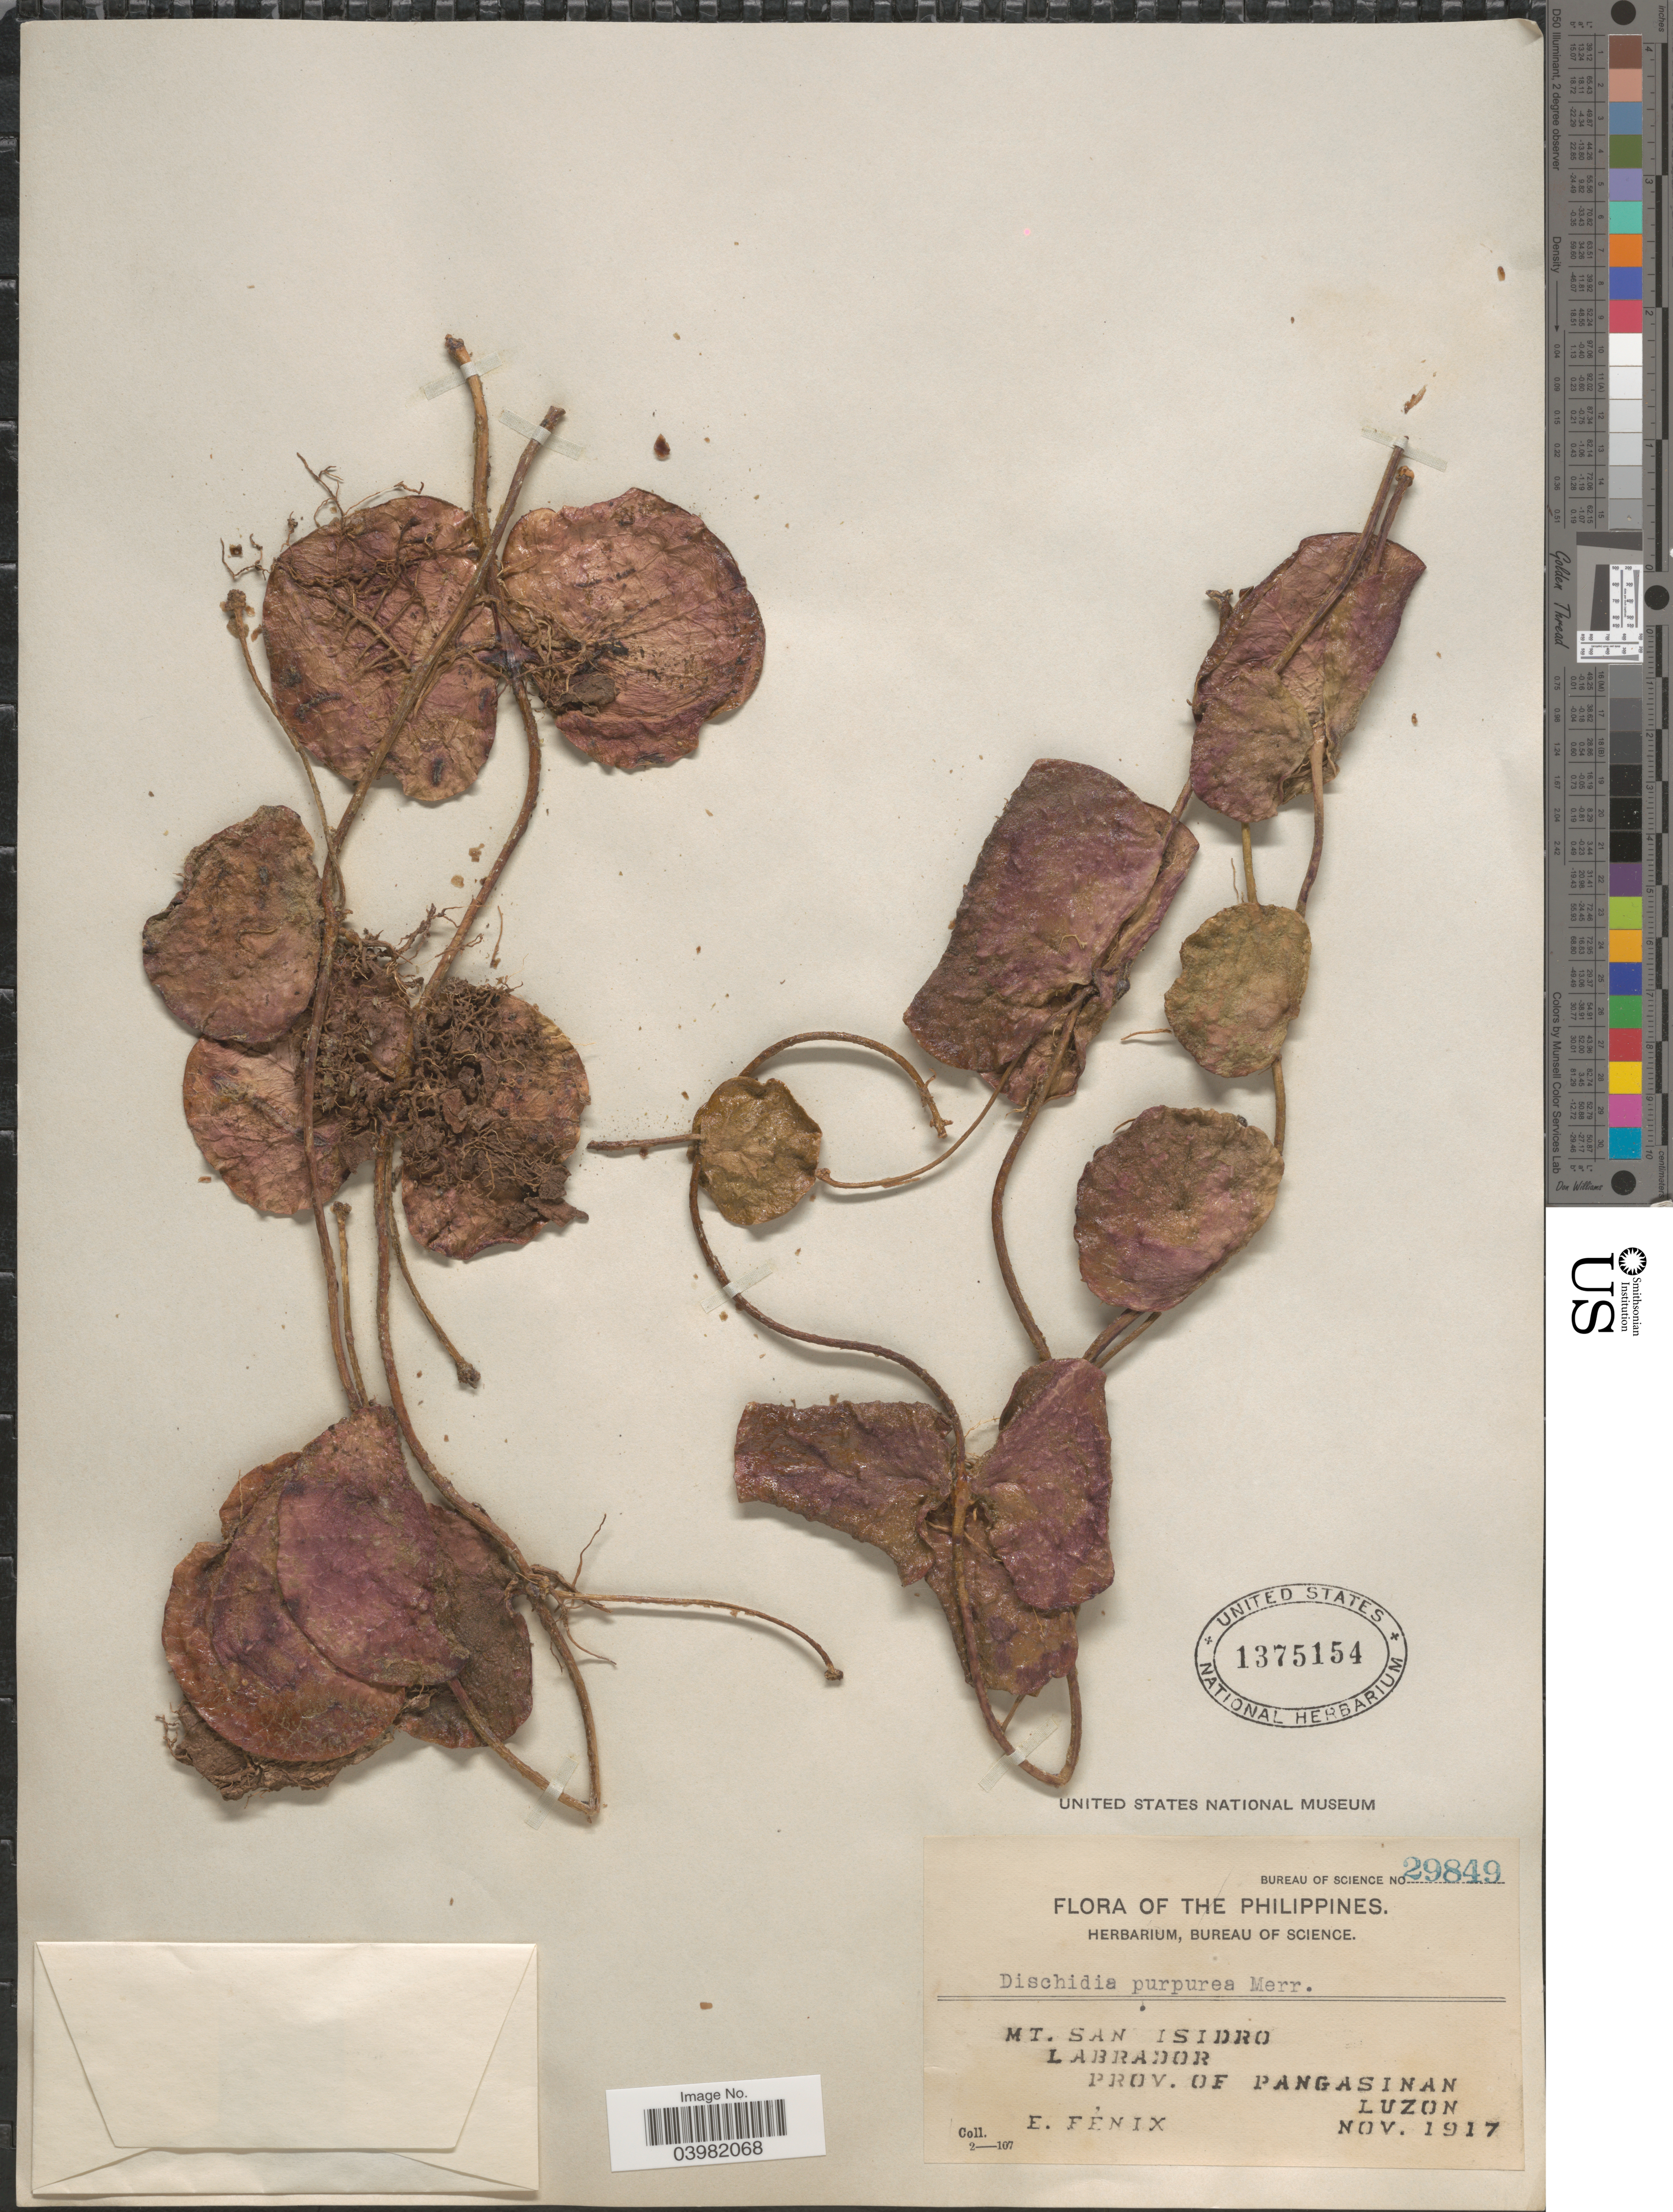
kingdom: Plantae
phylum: Tracheophyta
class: Magnoliopsida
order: Gentianales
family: Apocynaceae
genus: Dischidia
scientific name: Dischidia purpurea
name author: Merr.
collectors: E. Fénix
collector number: Bureau of Science 29849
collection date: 1917-11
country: Philippines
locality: Mt. San Isidro. Labrador. Prov. of Pangasinan. Luzon.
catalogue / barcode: US 1375154